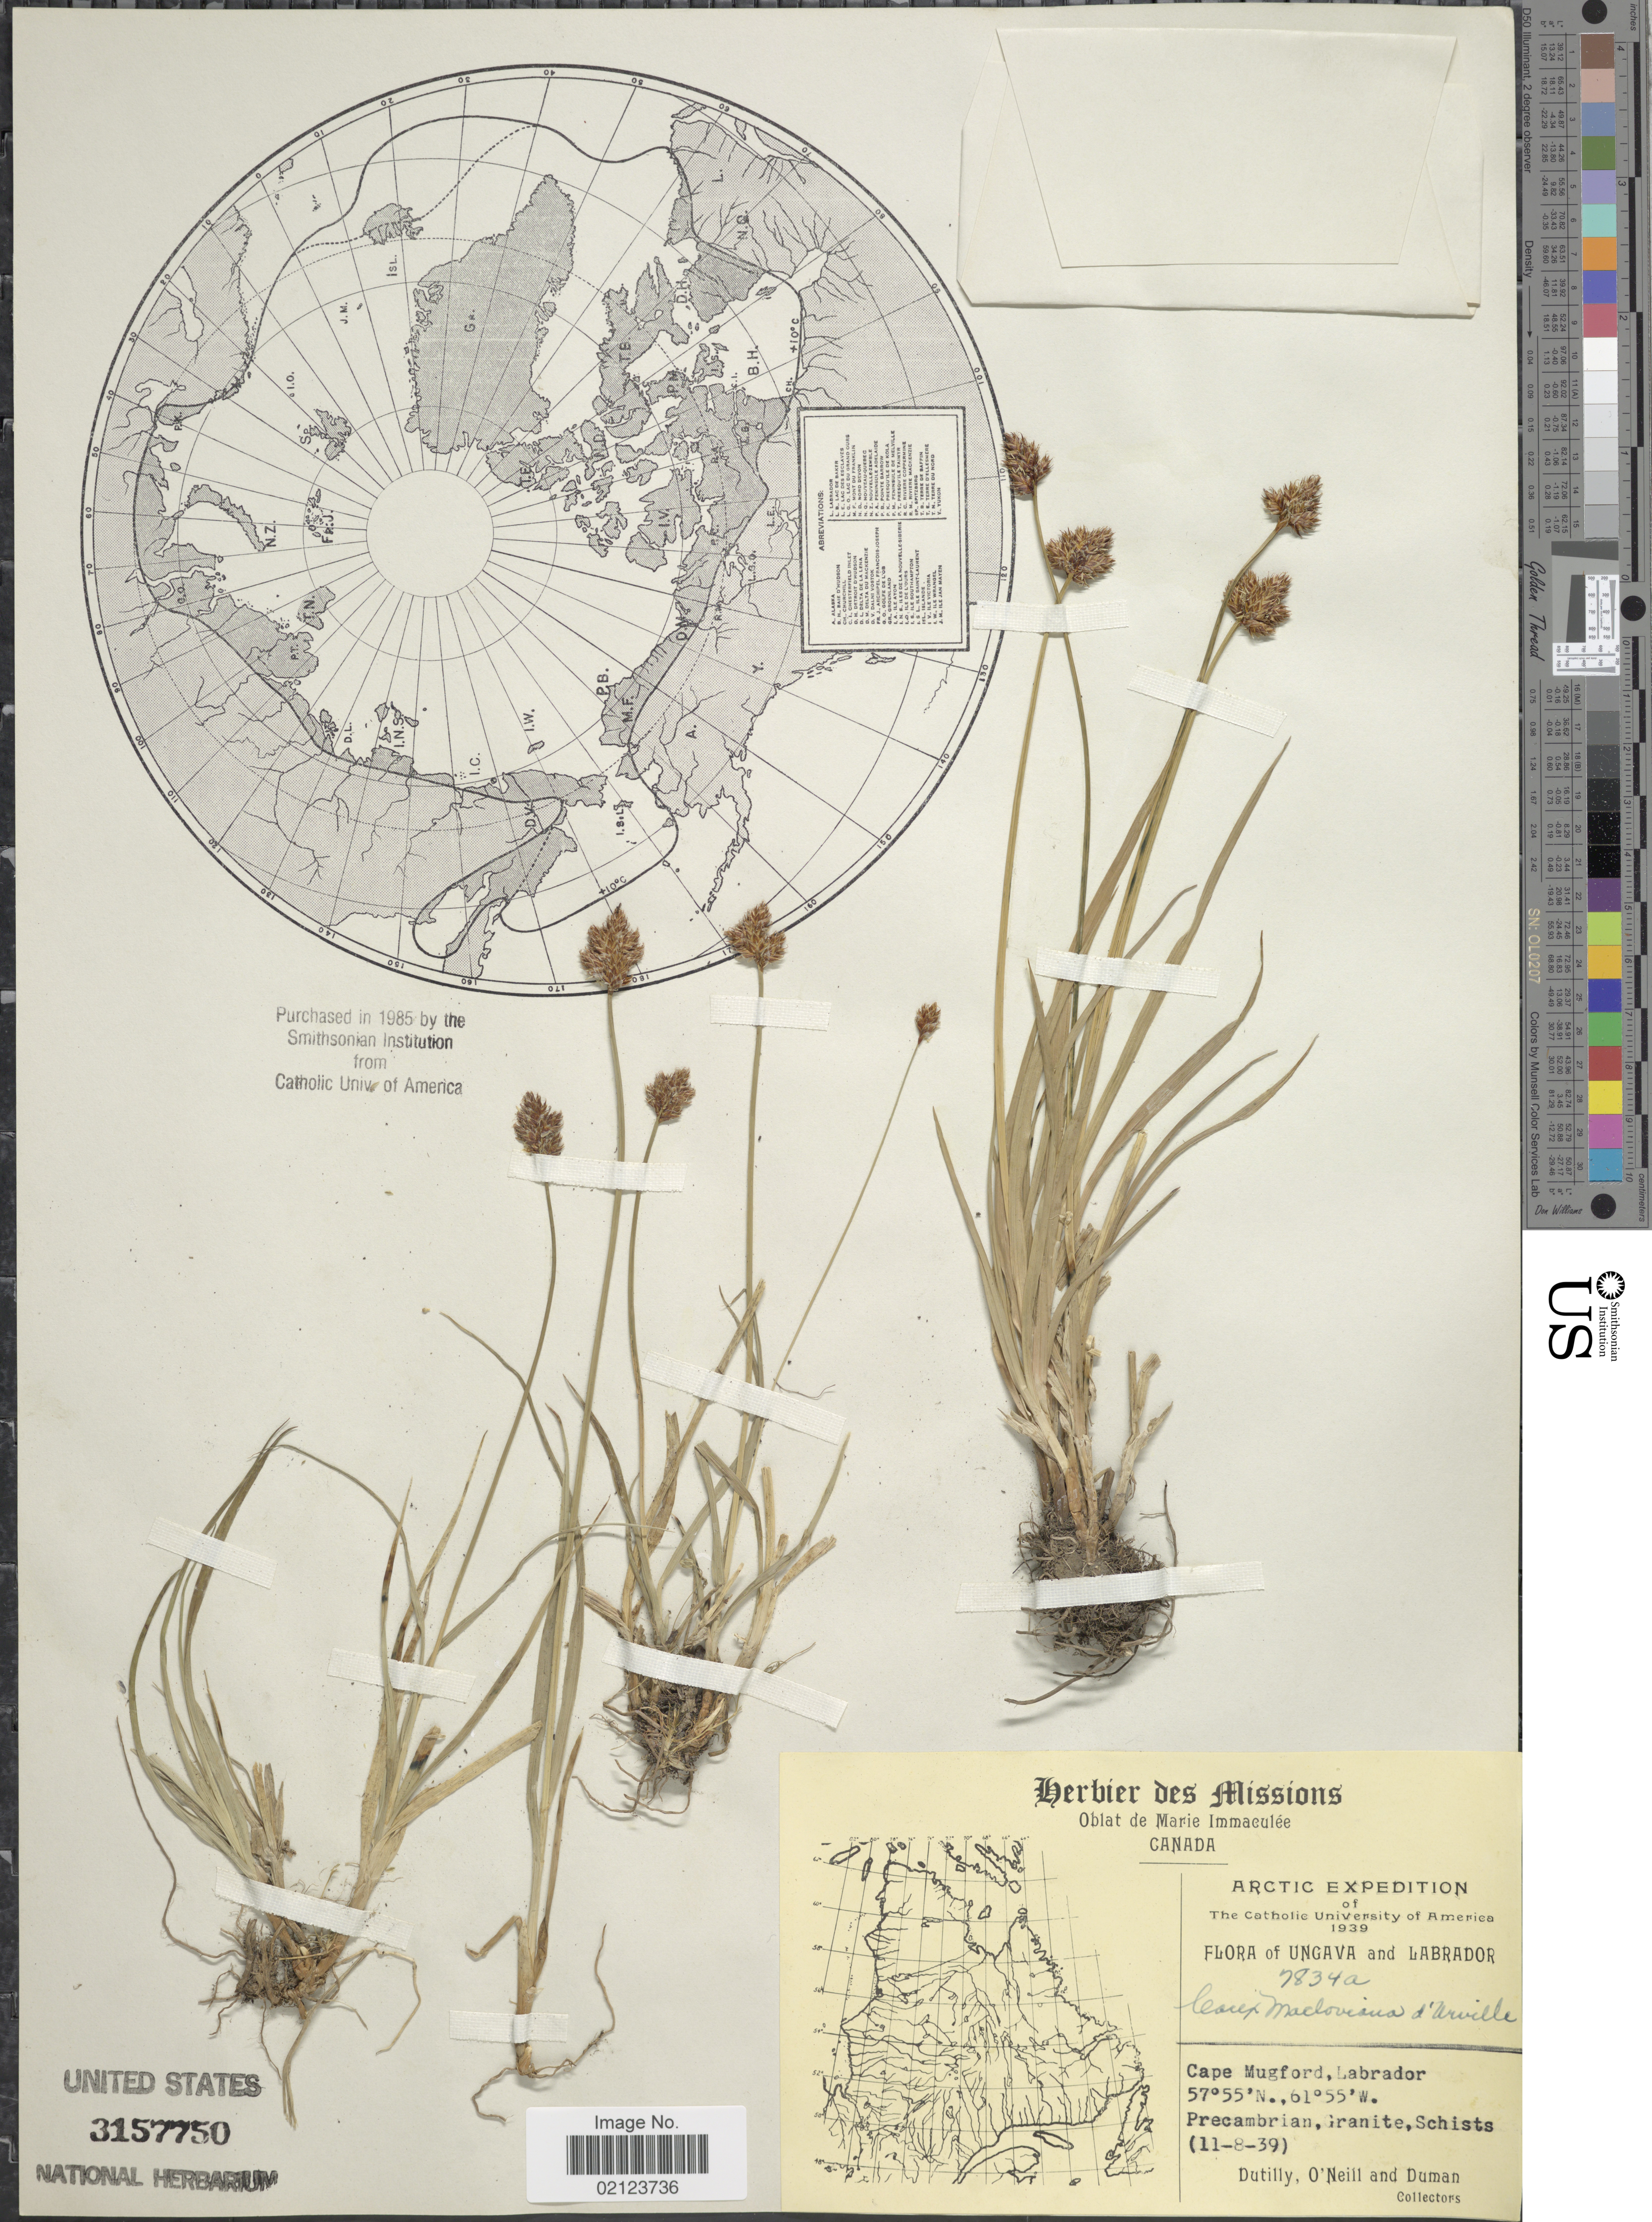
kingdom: Plantae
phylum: Tracheophyta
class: Liliopsida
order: Poales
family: Cyperaceae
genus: Carex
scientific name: Carex macloviana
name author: d'Urv.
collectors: -. Dutilly, -. O'Neill & -. Duman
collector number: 7834a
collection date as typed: Transcribed d/m/y: 11/8/39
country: Canada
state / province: Newfoundland and Labrador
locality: Ungava and Labrador. Cape Mugford, Labrador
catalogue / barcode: US 3157750